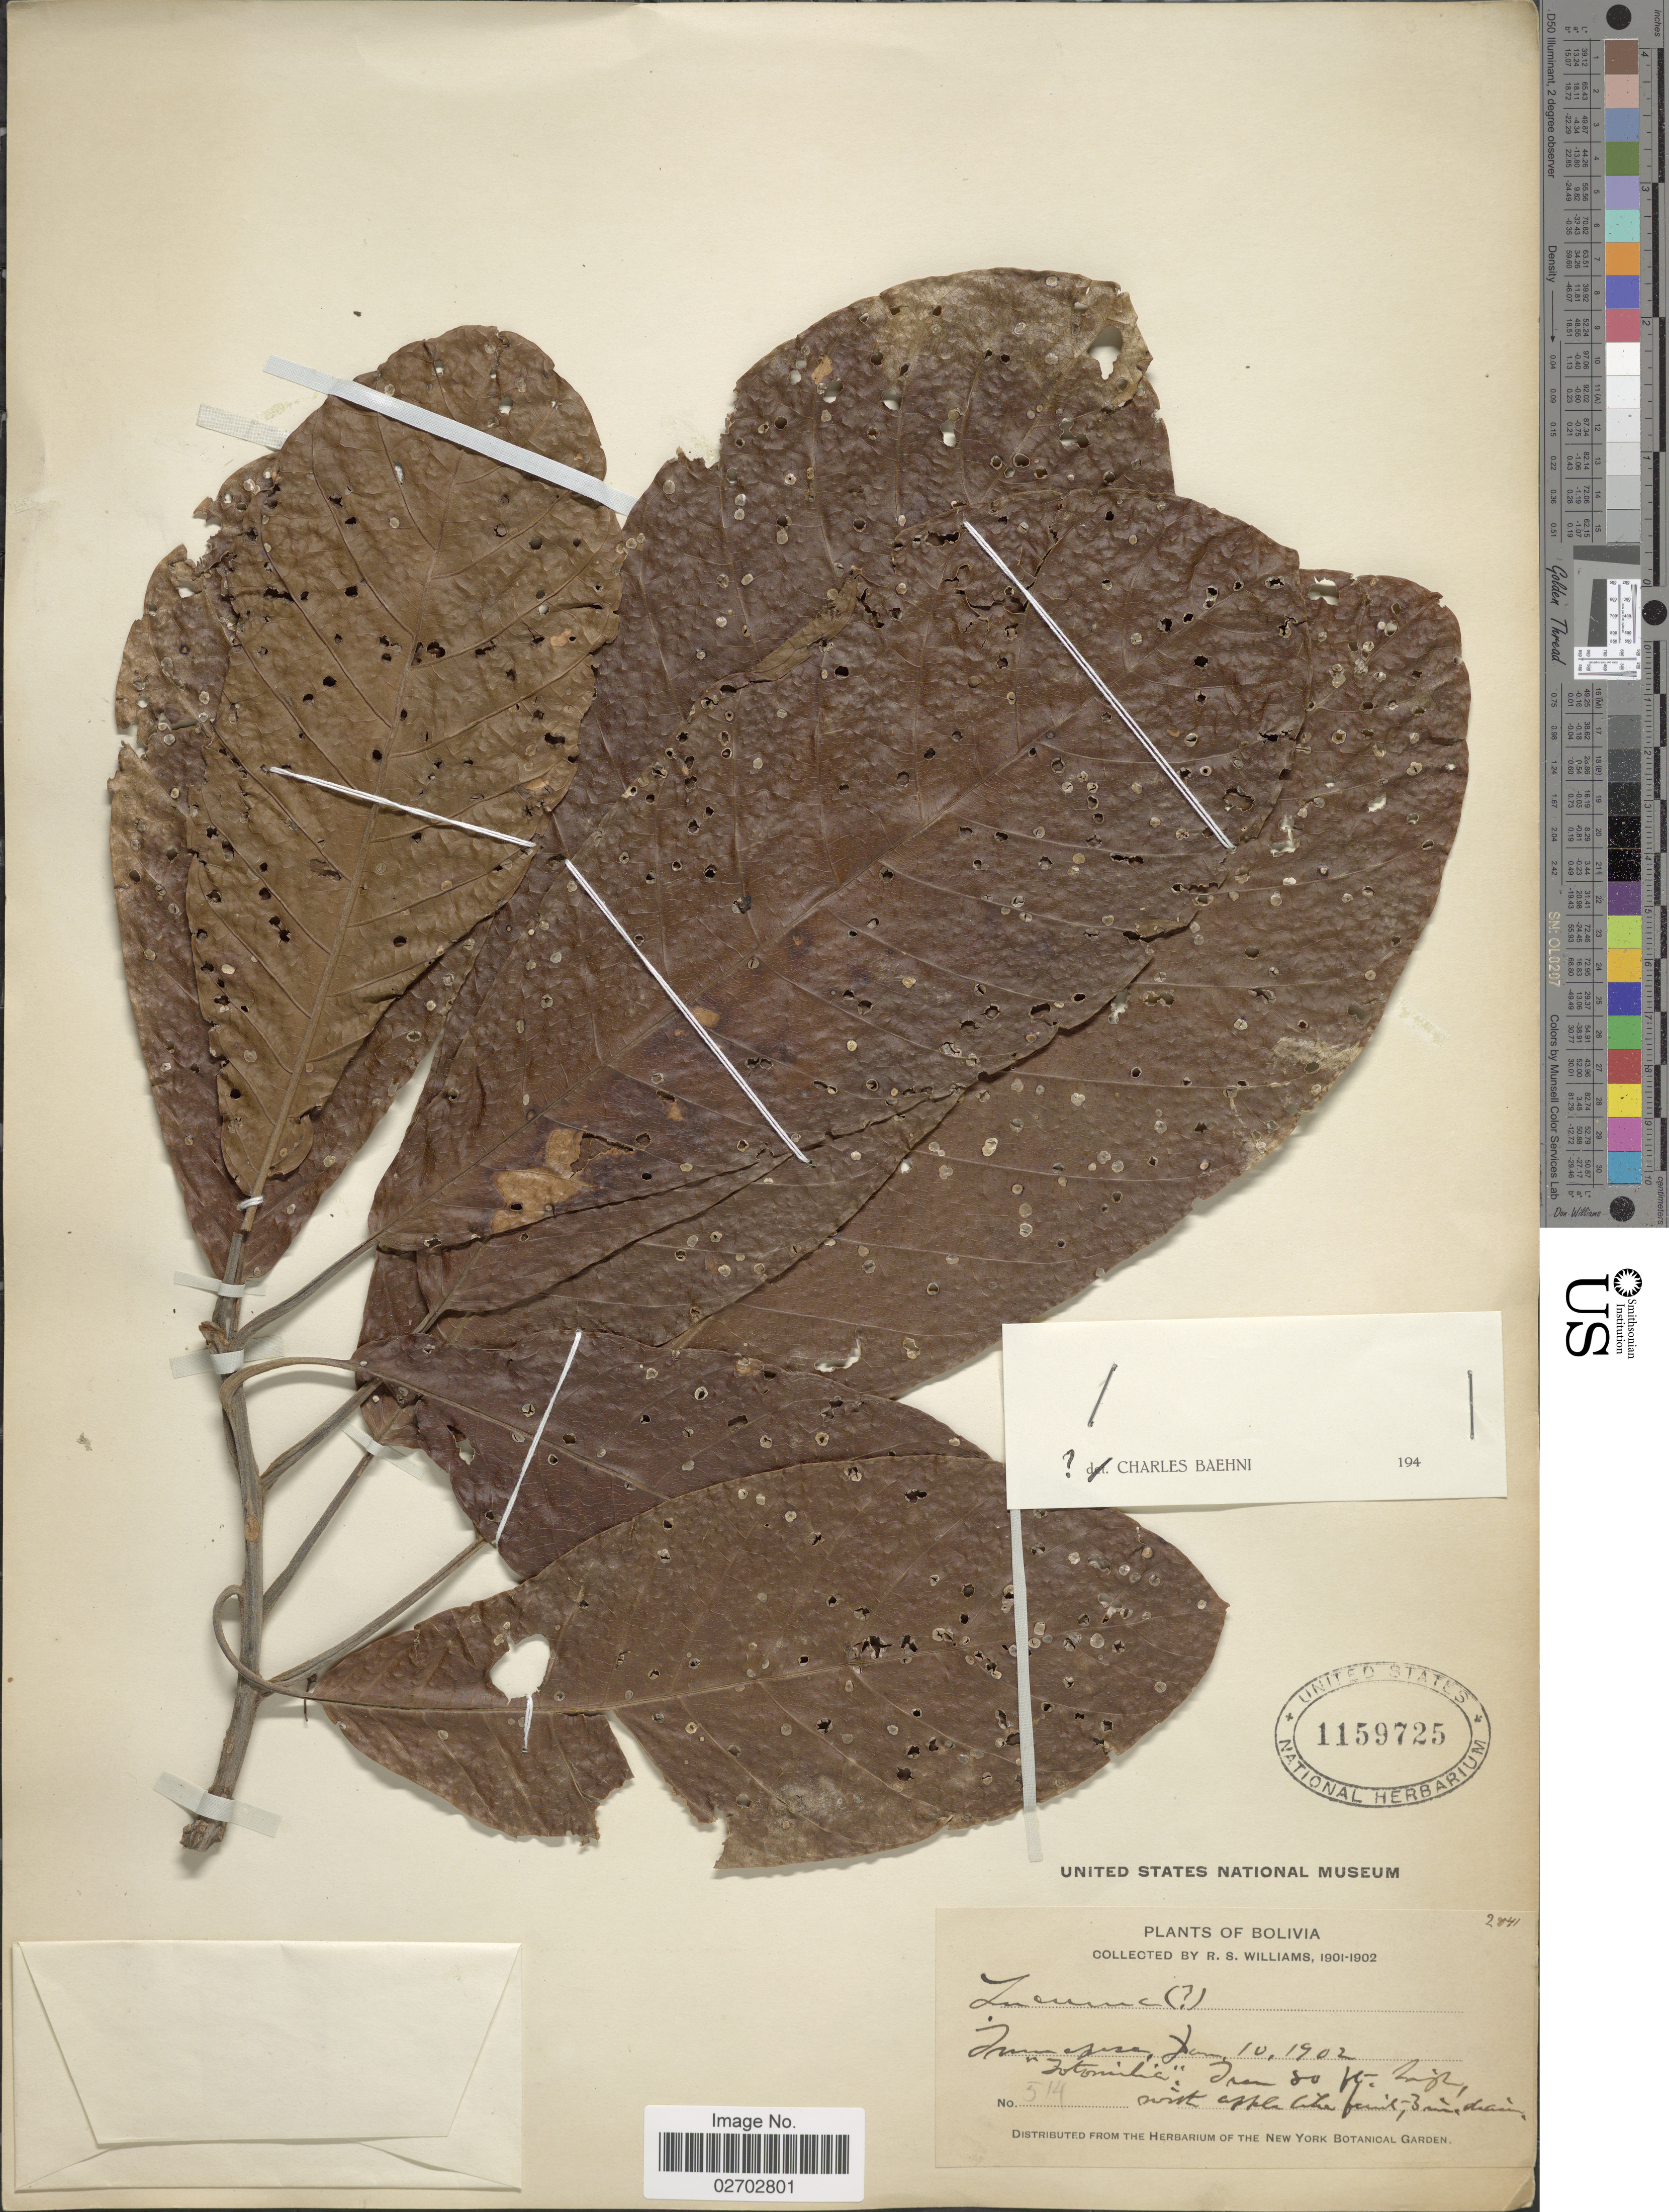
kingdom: Plantae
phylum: Tracheophyta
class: Magnoliopsida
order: Ericales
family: Sapotaceae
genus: Pouteria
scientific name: Pouteria sp.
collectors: R. S. Williams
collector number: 514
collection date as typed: Jan. 10, 1902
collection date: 1902-01-10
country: Bolivia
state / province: La Paz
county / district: Iturralde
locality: Tumupasa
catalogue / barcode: US 1159725